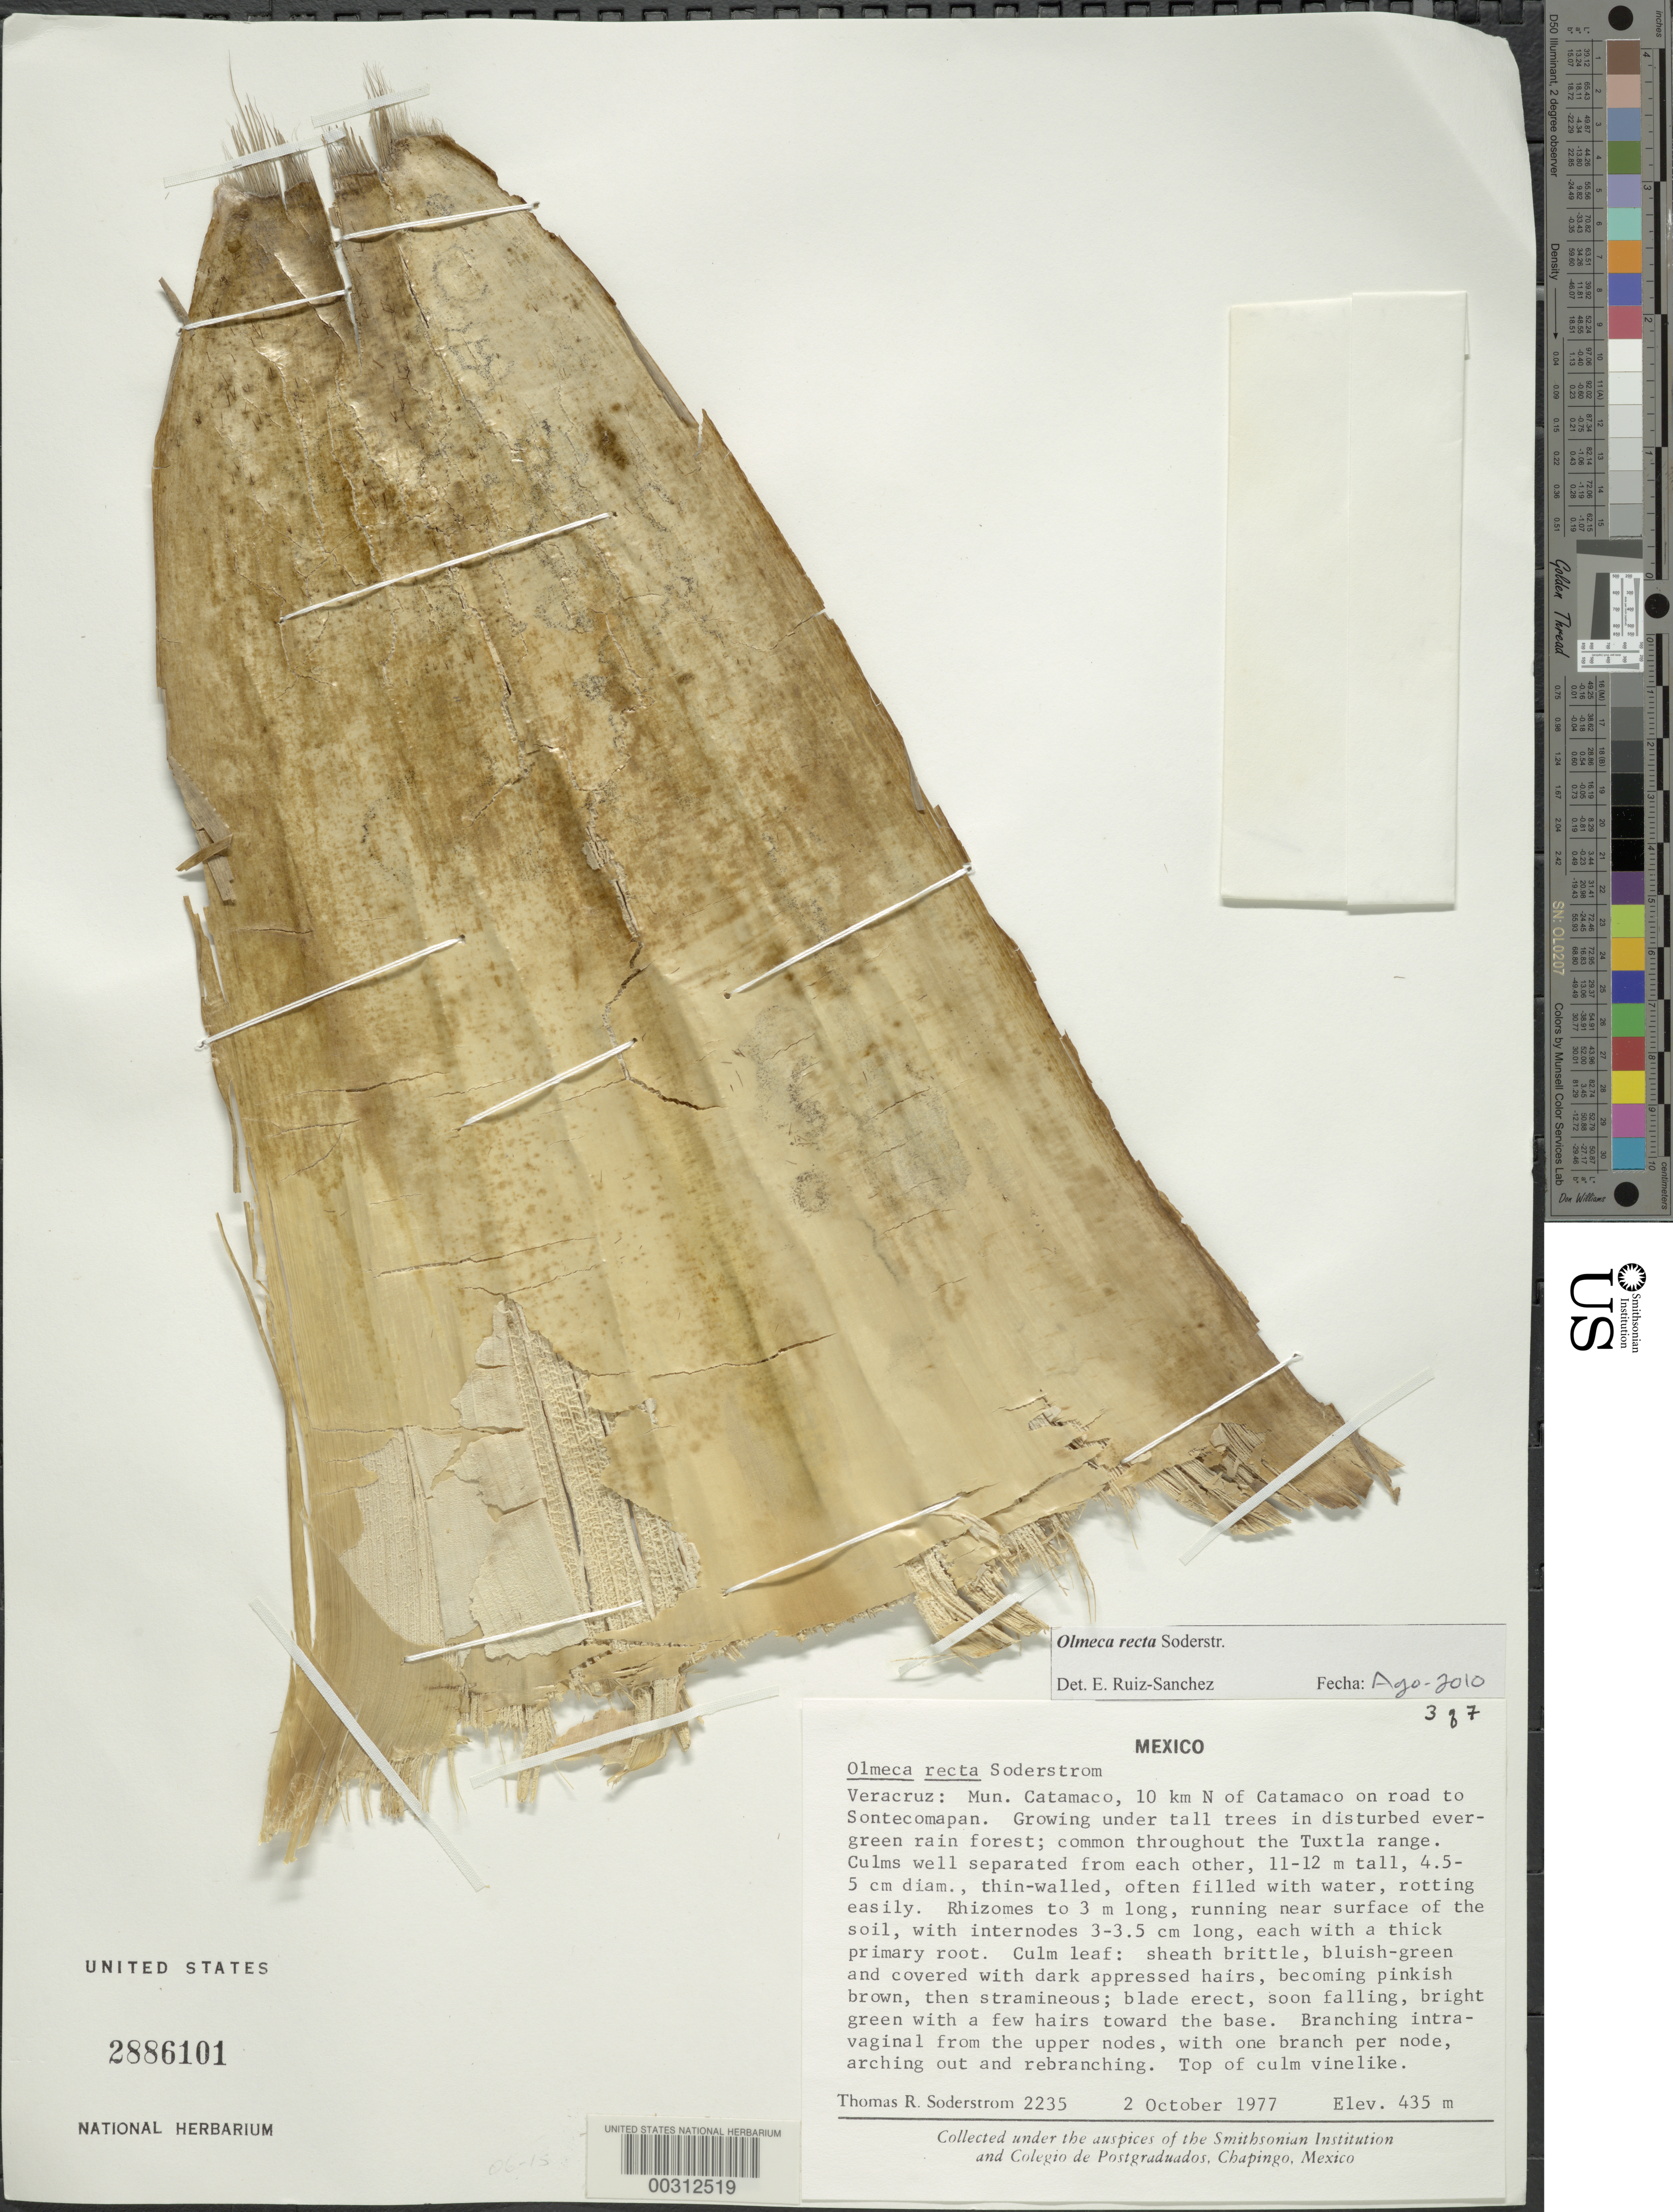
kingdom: Plantae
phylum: Tracheophyta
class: Liliopsida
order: Poales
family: Poaceae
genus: Olmeca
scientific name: Olmeca recta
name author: Soderstr.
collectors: T. R. Soderstrom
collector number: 2235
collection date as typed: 02 Oct 1977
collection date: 1977-10-02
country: Mexico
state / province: Veracruz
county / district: Catemaco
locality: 10 km N of Catamaco on road to Sontecomapan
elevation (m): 435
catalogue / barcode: US 2886101